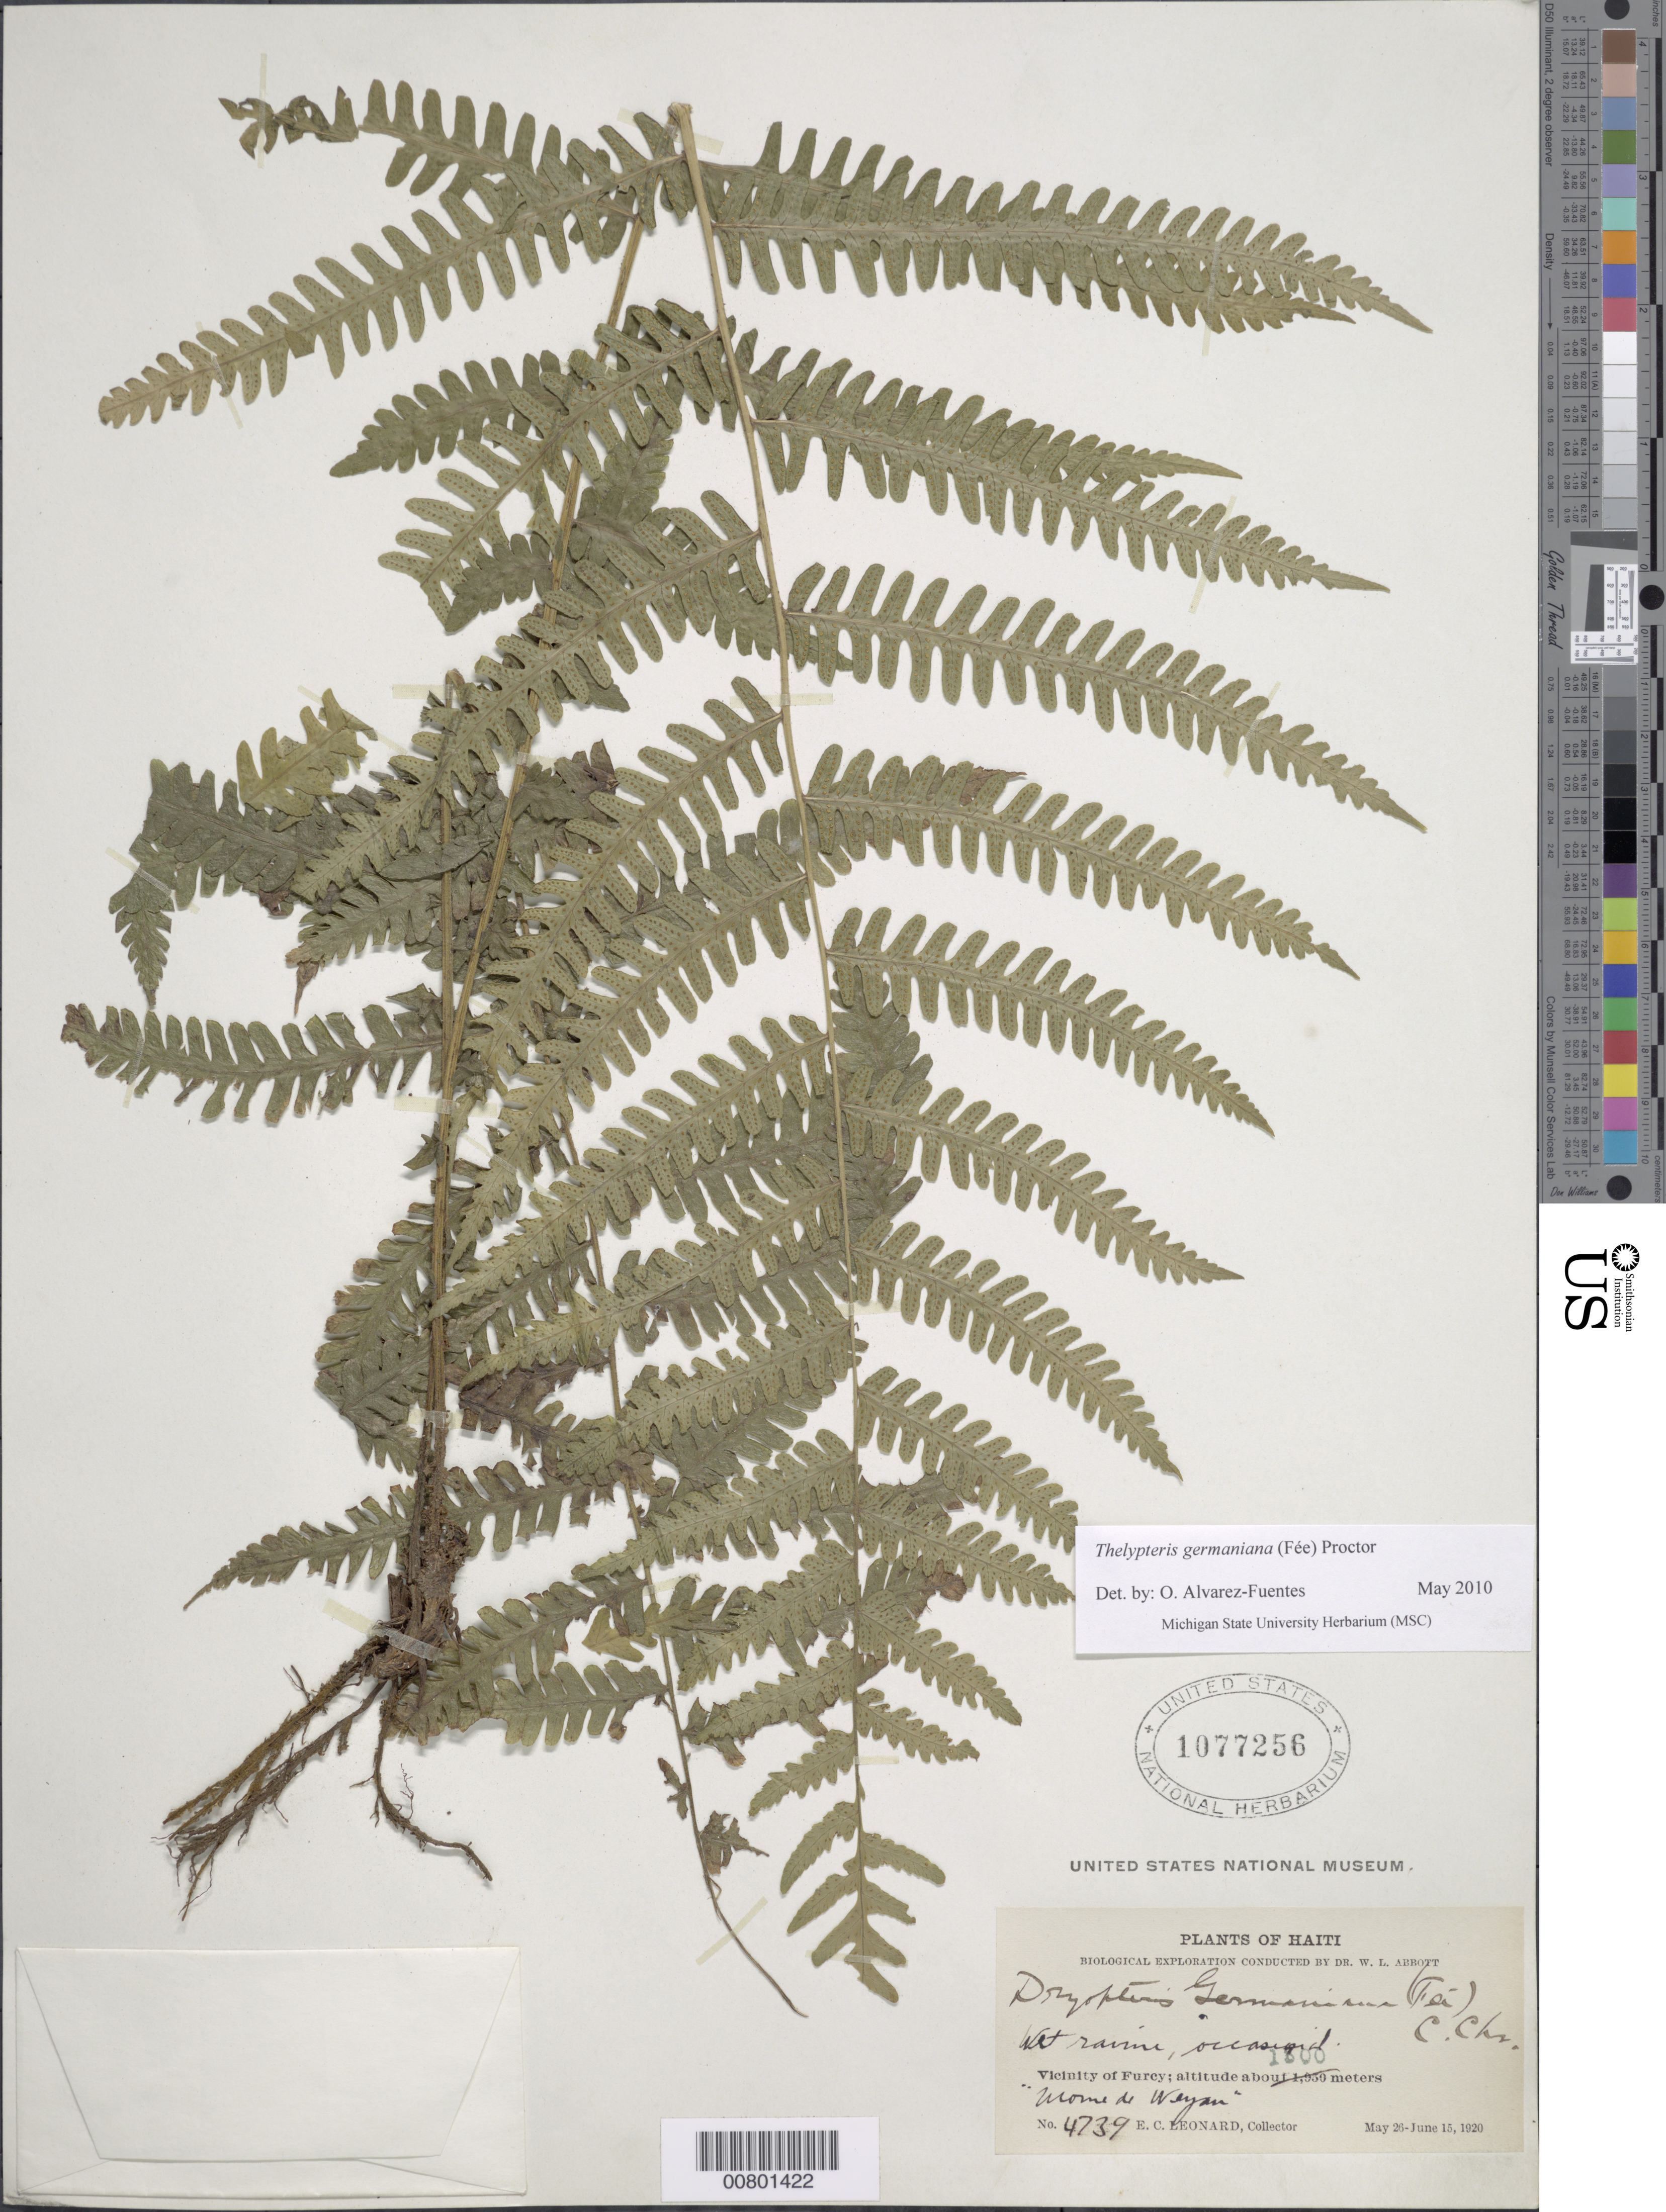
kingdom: Plantae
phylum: Tracheophyta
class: Polypodiopsida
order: Polypodiales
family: Thelypteridaceae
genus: Amauropelta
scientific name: Amauropelta germaniana (Fée) comb. nov., ined. 2015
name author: (Fée)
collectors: E. C. Leonard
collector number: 4739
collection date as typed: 26 May 1920 to 15 Jun 1920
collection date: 1920-05-26/1920-06-15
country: Haiti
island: Hispaniola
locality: Furcy vicinity, Morne de Weyan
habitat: Wet ravine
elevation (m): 1300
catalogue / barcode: US 1077256